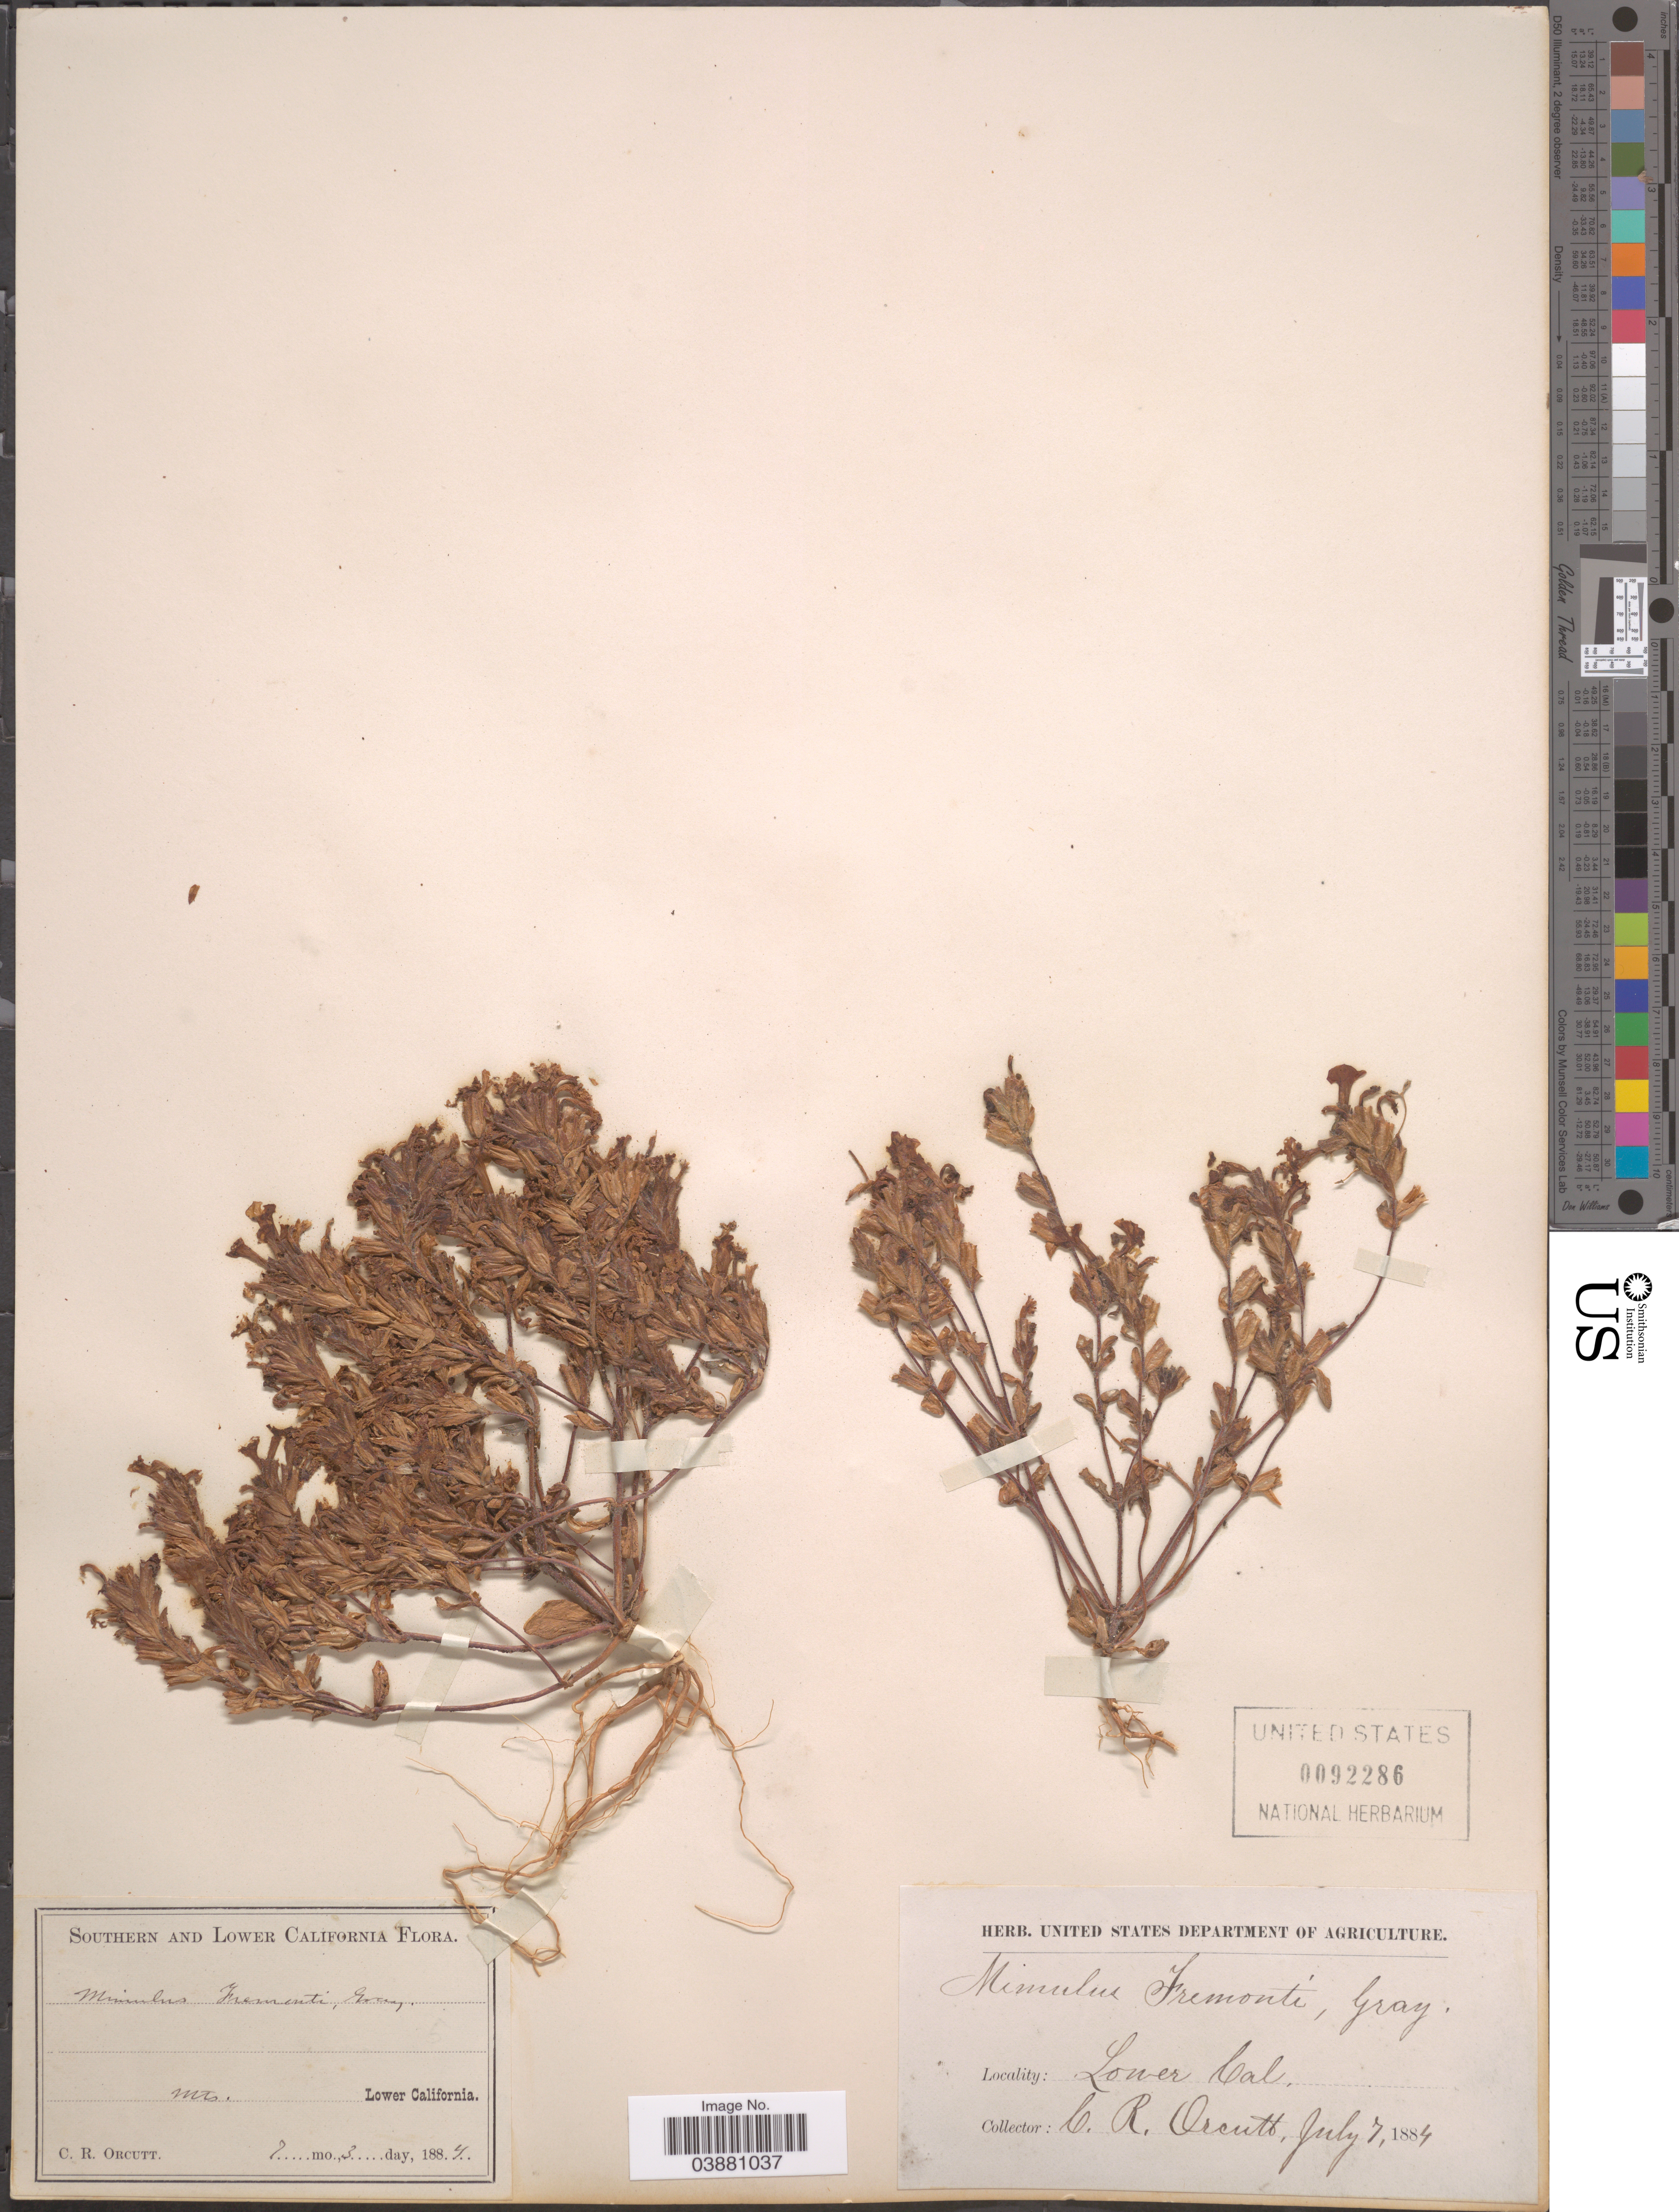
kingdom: Plantae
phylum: Tracheophyta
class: Magnoliopsida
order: Lamiales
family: Phrymaceae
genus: Mimulus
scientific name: Mimulus fremontii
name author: (Benth.) A. Gray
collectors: C. R. Orcutt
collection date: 1884-07-03/1884-07-07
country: United States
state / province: California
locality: Mts. Lower California.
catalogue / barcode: US 92286